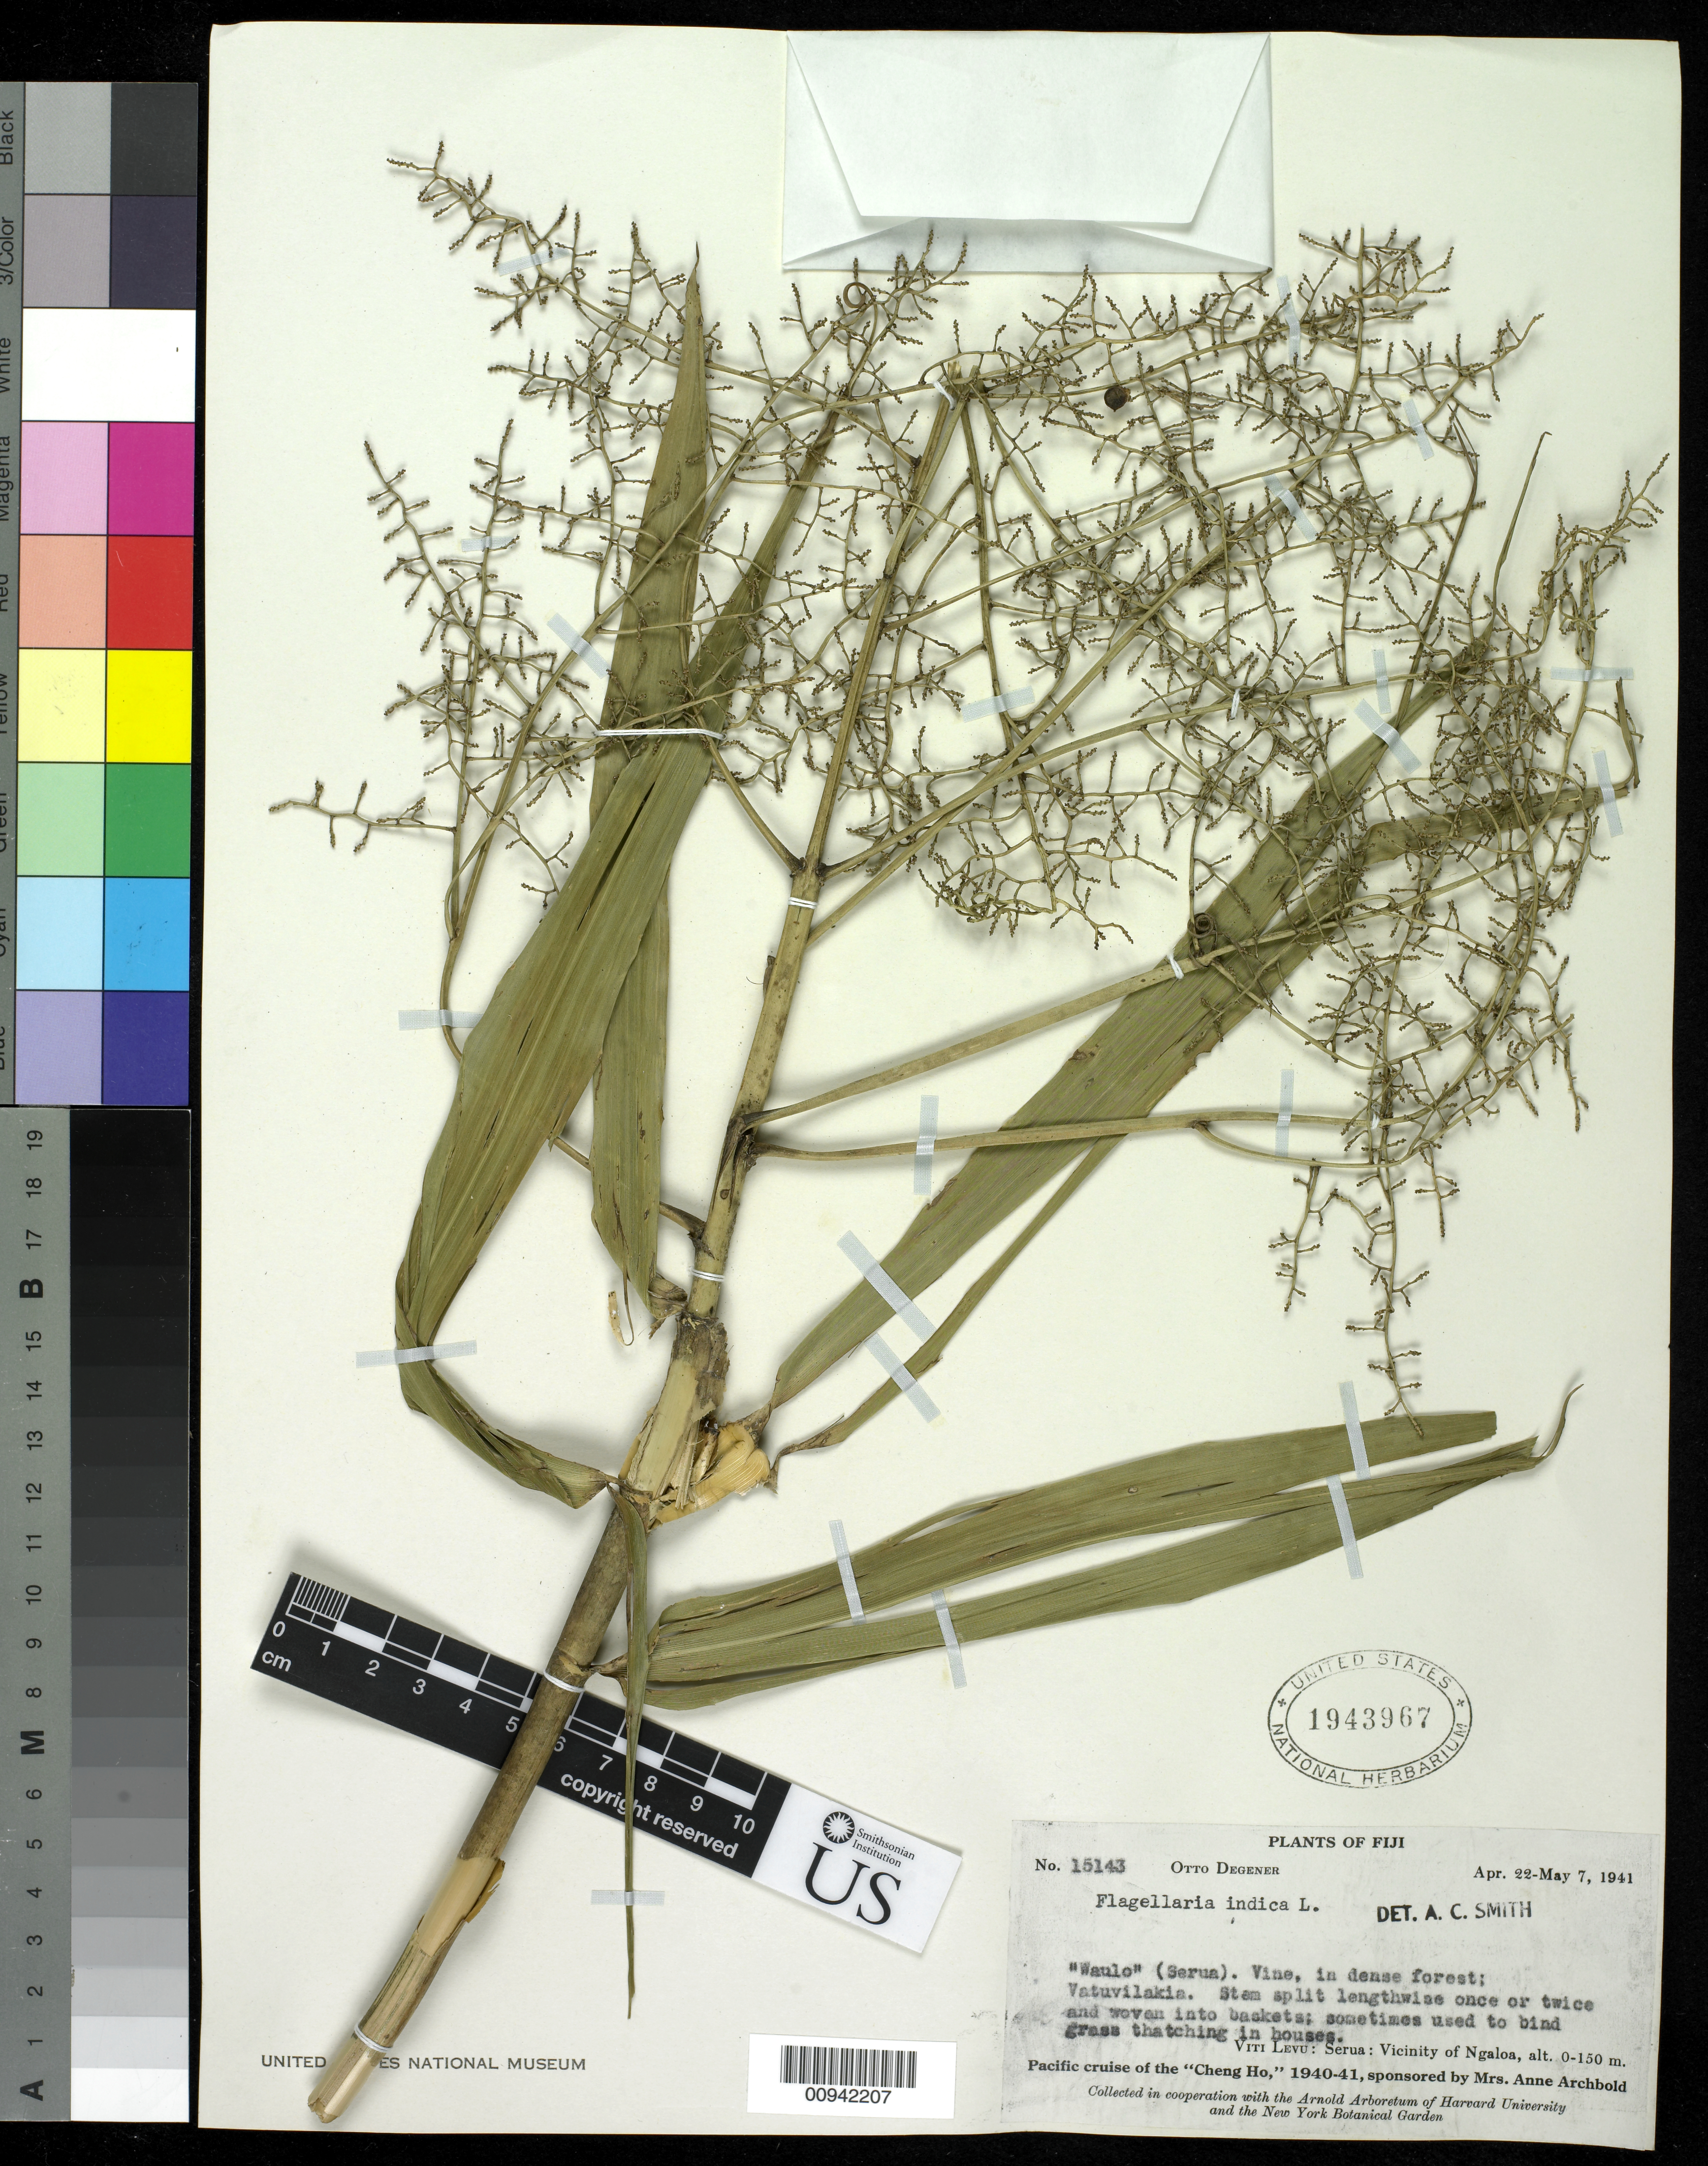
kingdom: Plantae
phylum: Tracheophyta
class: Liliopsida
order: Poales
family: Flagellariaceae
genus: Flagellaria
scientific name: Flagellaria indica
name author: L.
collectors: O. Degener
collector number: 15143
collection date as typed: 22 Apr 1941 to 07 May 1941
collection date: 1941-04-22/1941-05-07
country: Fiji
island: Viti Levu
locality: Serua: vicinity of Ngaloa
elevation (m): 0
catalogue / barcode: US 1943967